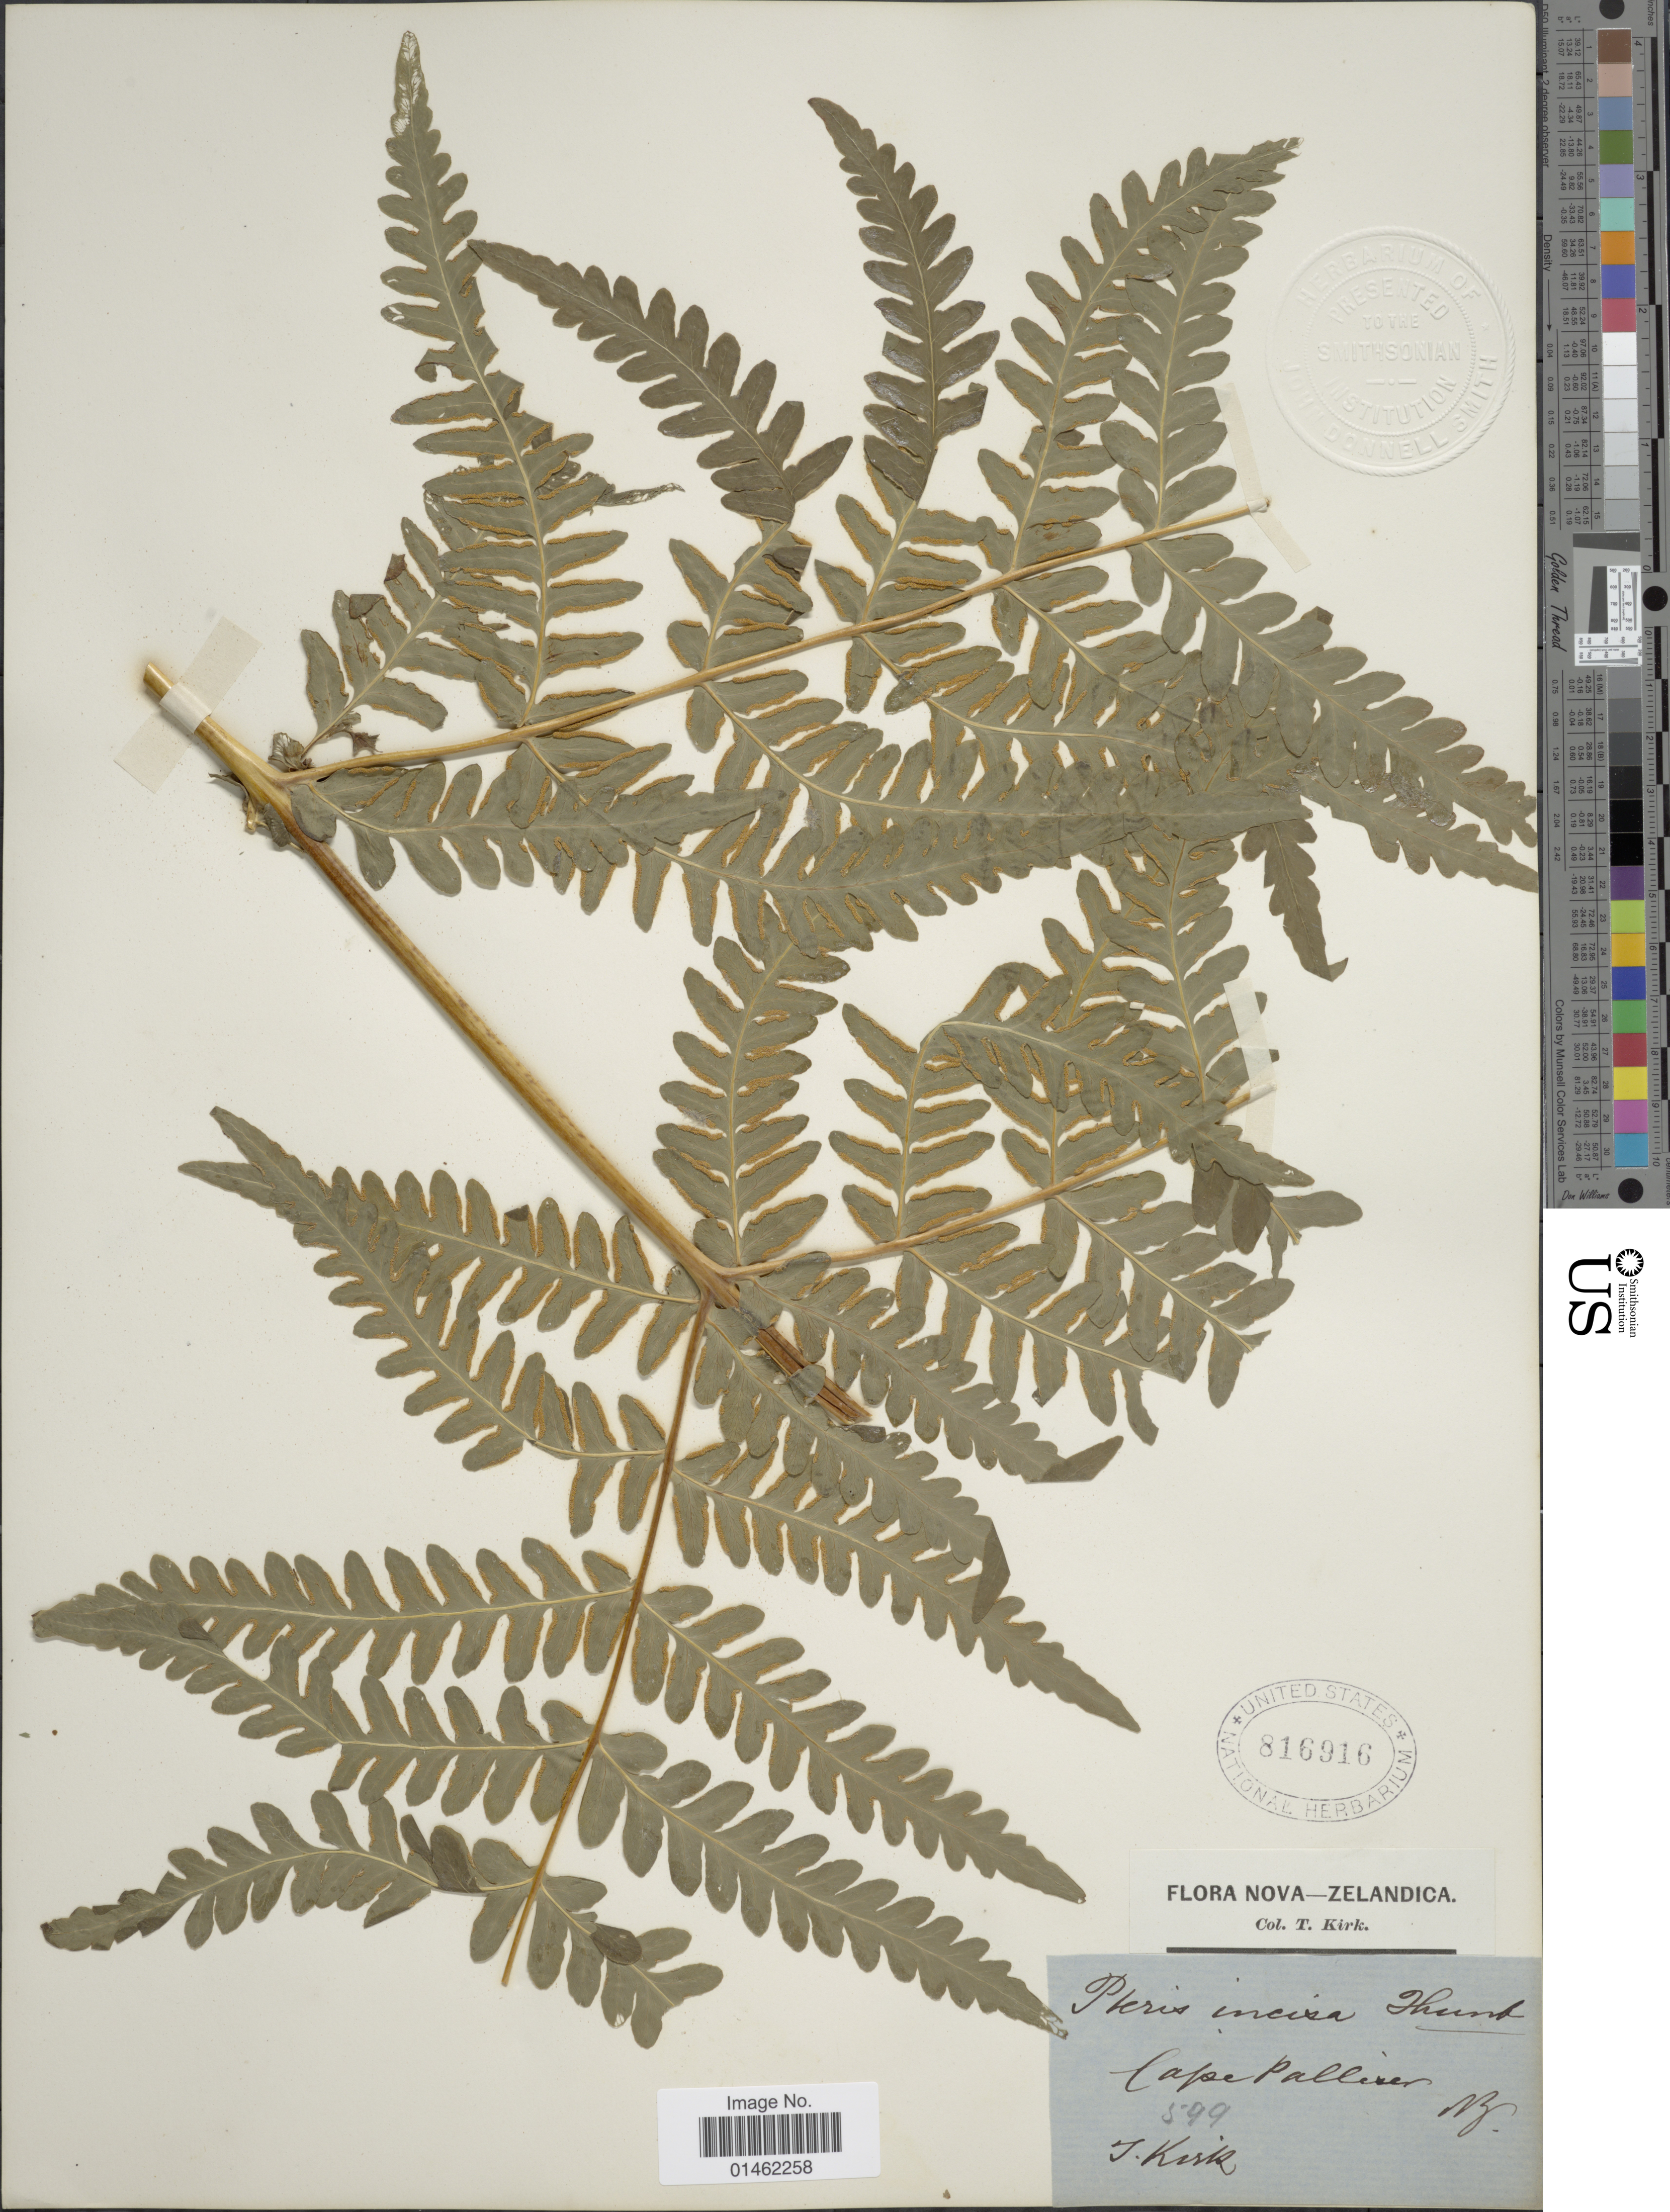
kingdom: Plantae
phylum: Tracheophyta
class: Polypodiopsida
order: Polypodiales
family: Dennstaedtiaceae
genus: Histiopteris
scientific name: Histiopteris incisa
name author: (Thunb.) J. Sm.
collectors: T. Kirk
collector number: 599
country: New Zealand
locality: Cape Palliser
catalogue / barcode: US 816916